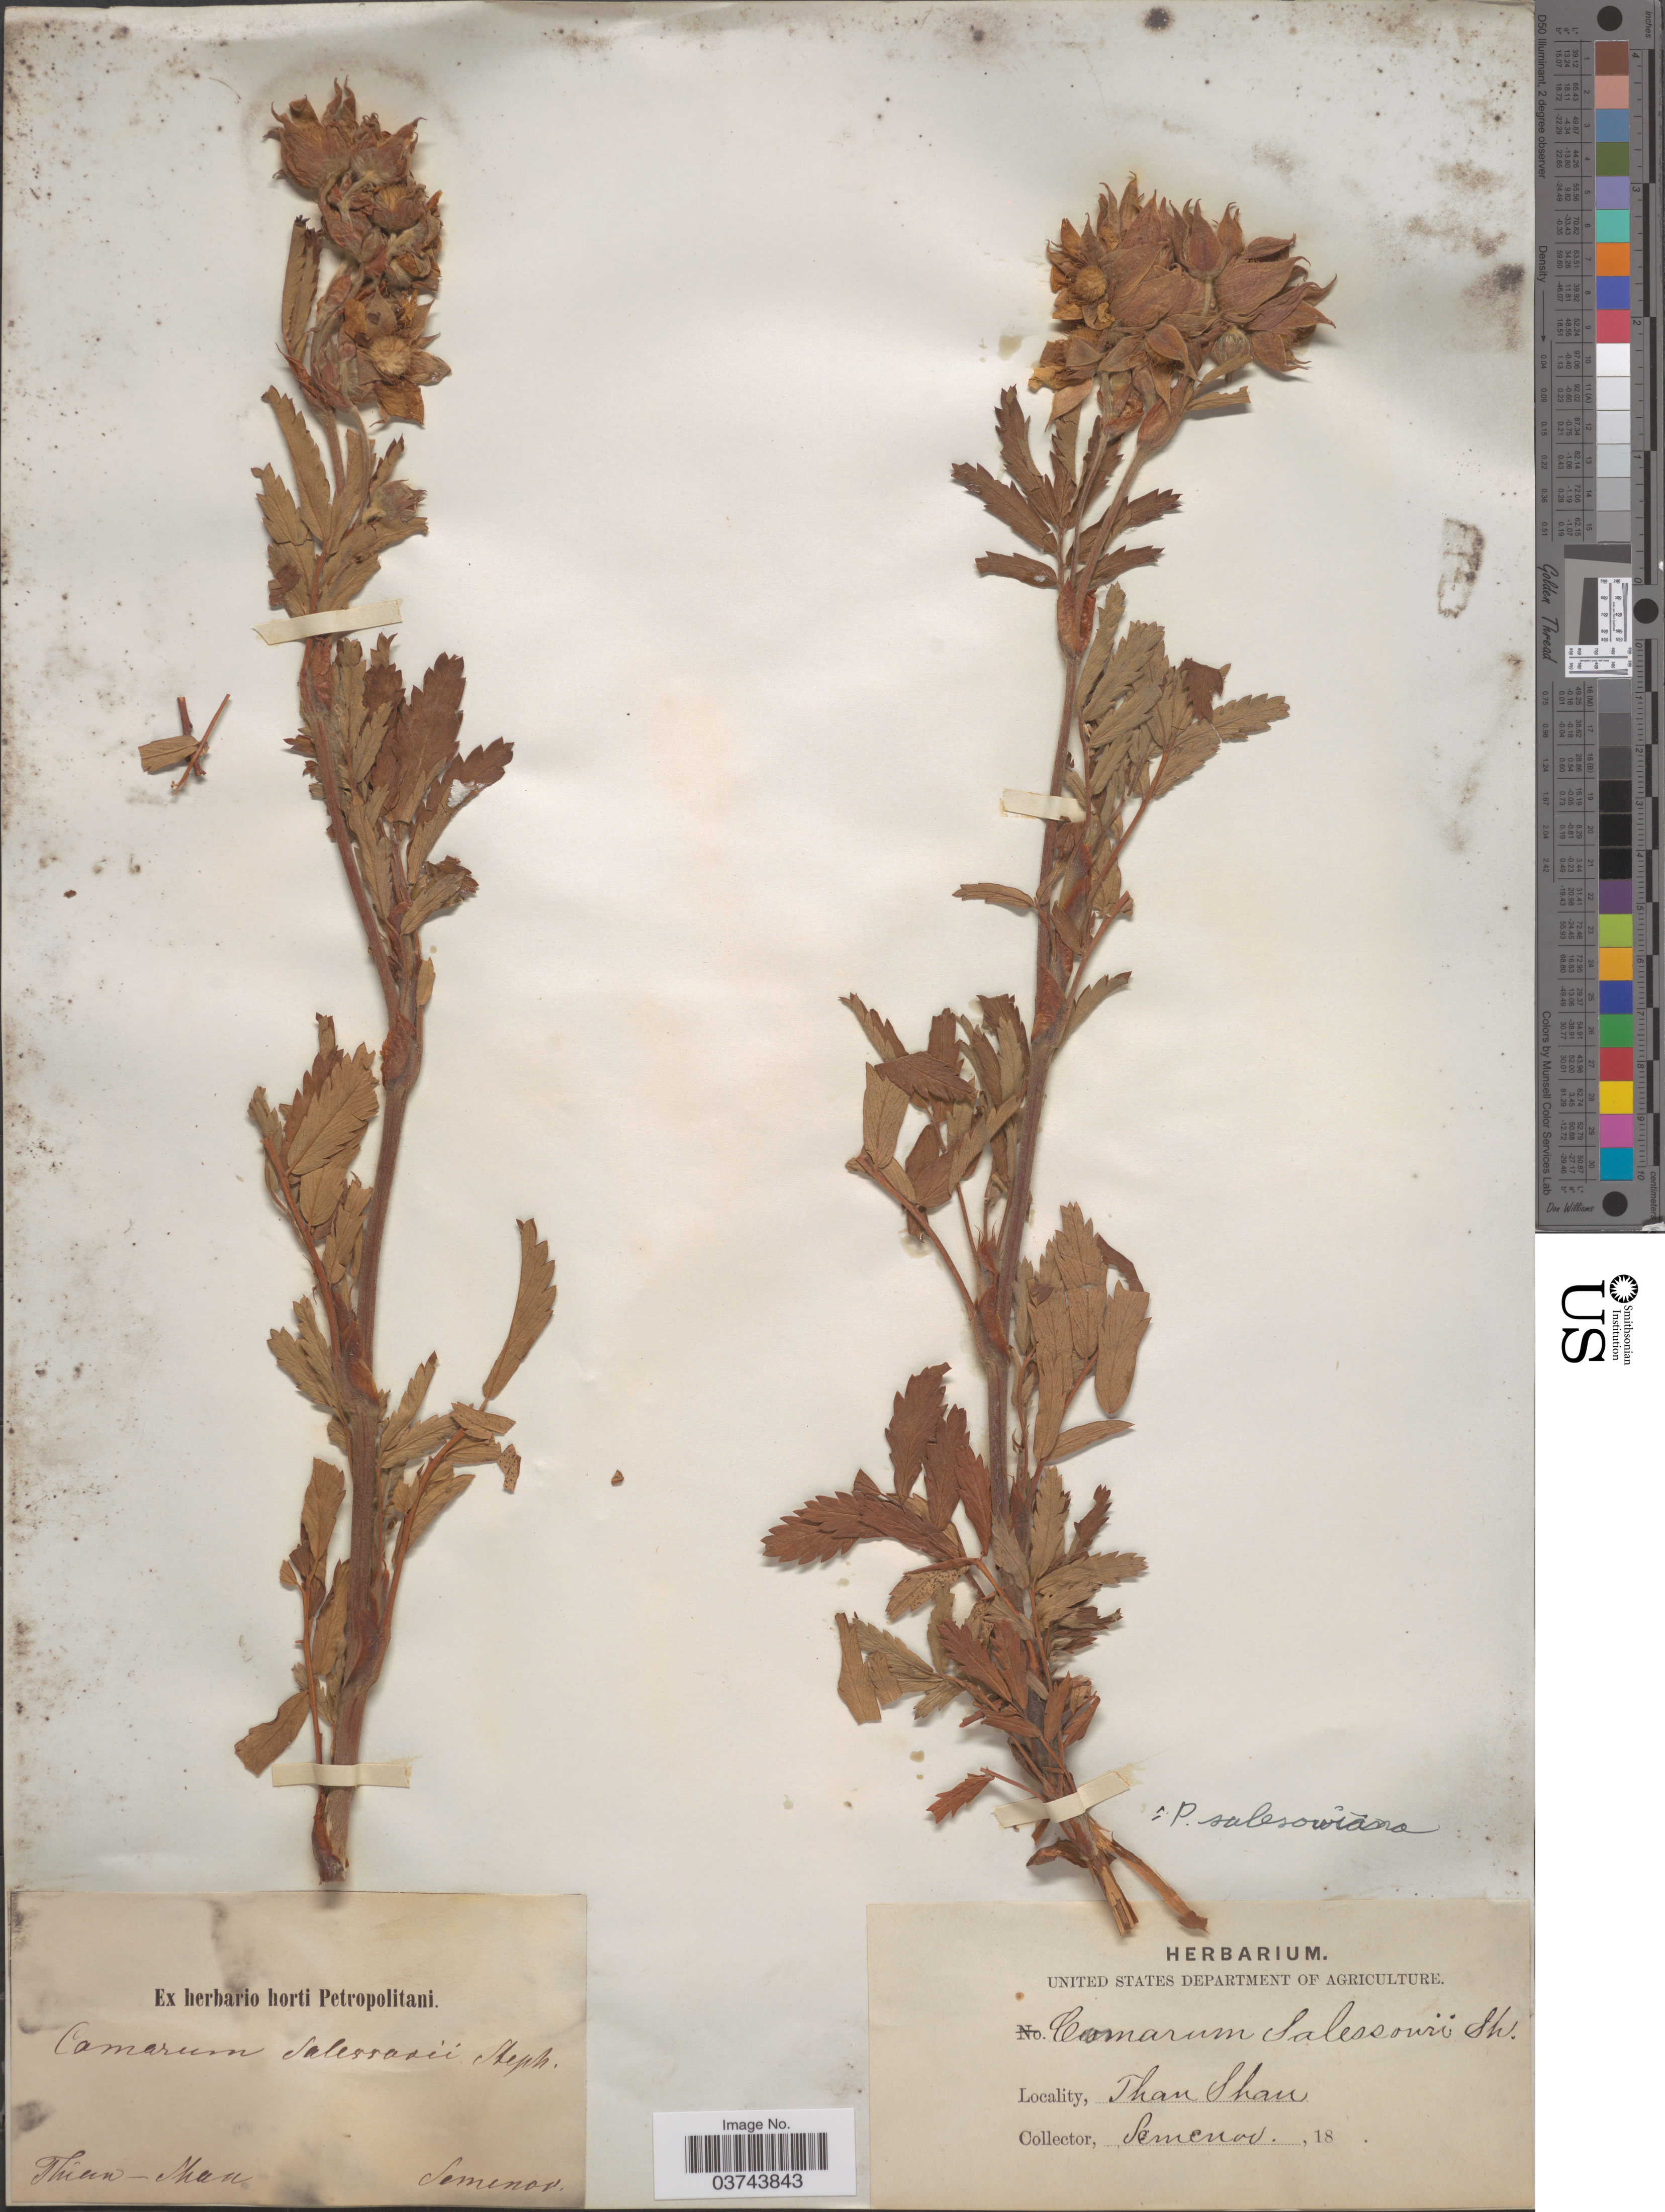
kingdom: Plantae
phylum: Tracheophyta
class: Magnoliopsida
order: Rosales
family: Rosaceae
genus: Farinopsis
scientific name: Farinopsis salesoviana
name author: (Stephan) Chrtek & Soják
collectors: -- Semenov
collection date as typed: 18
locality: Than Shan.